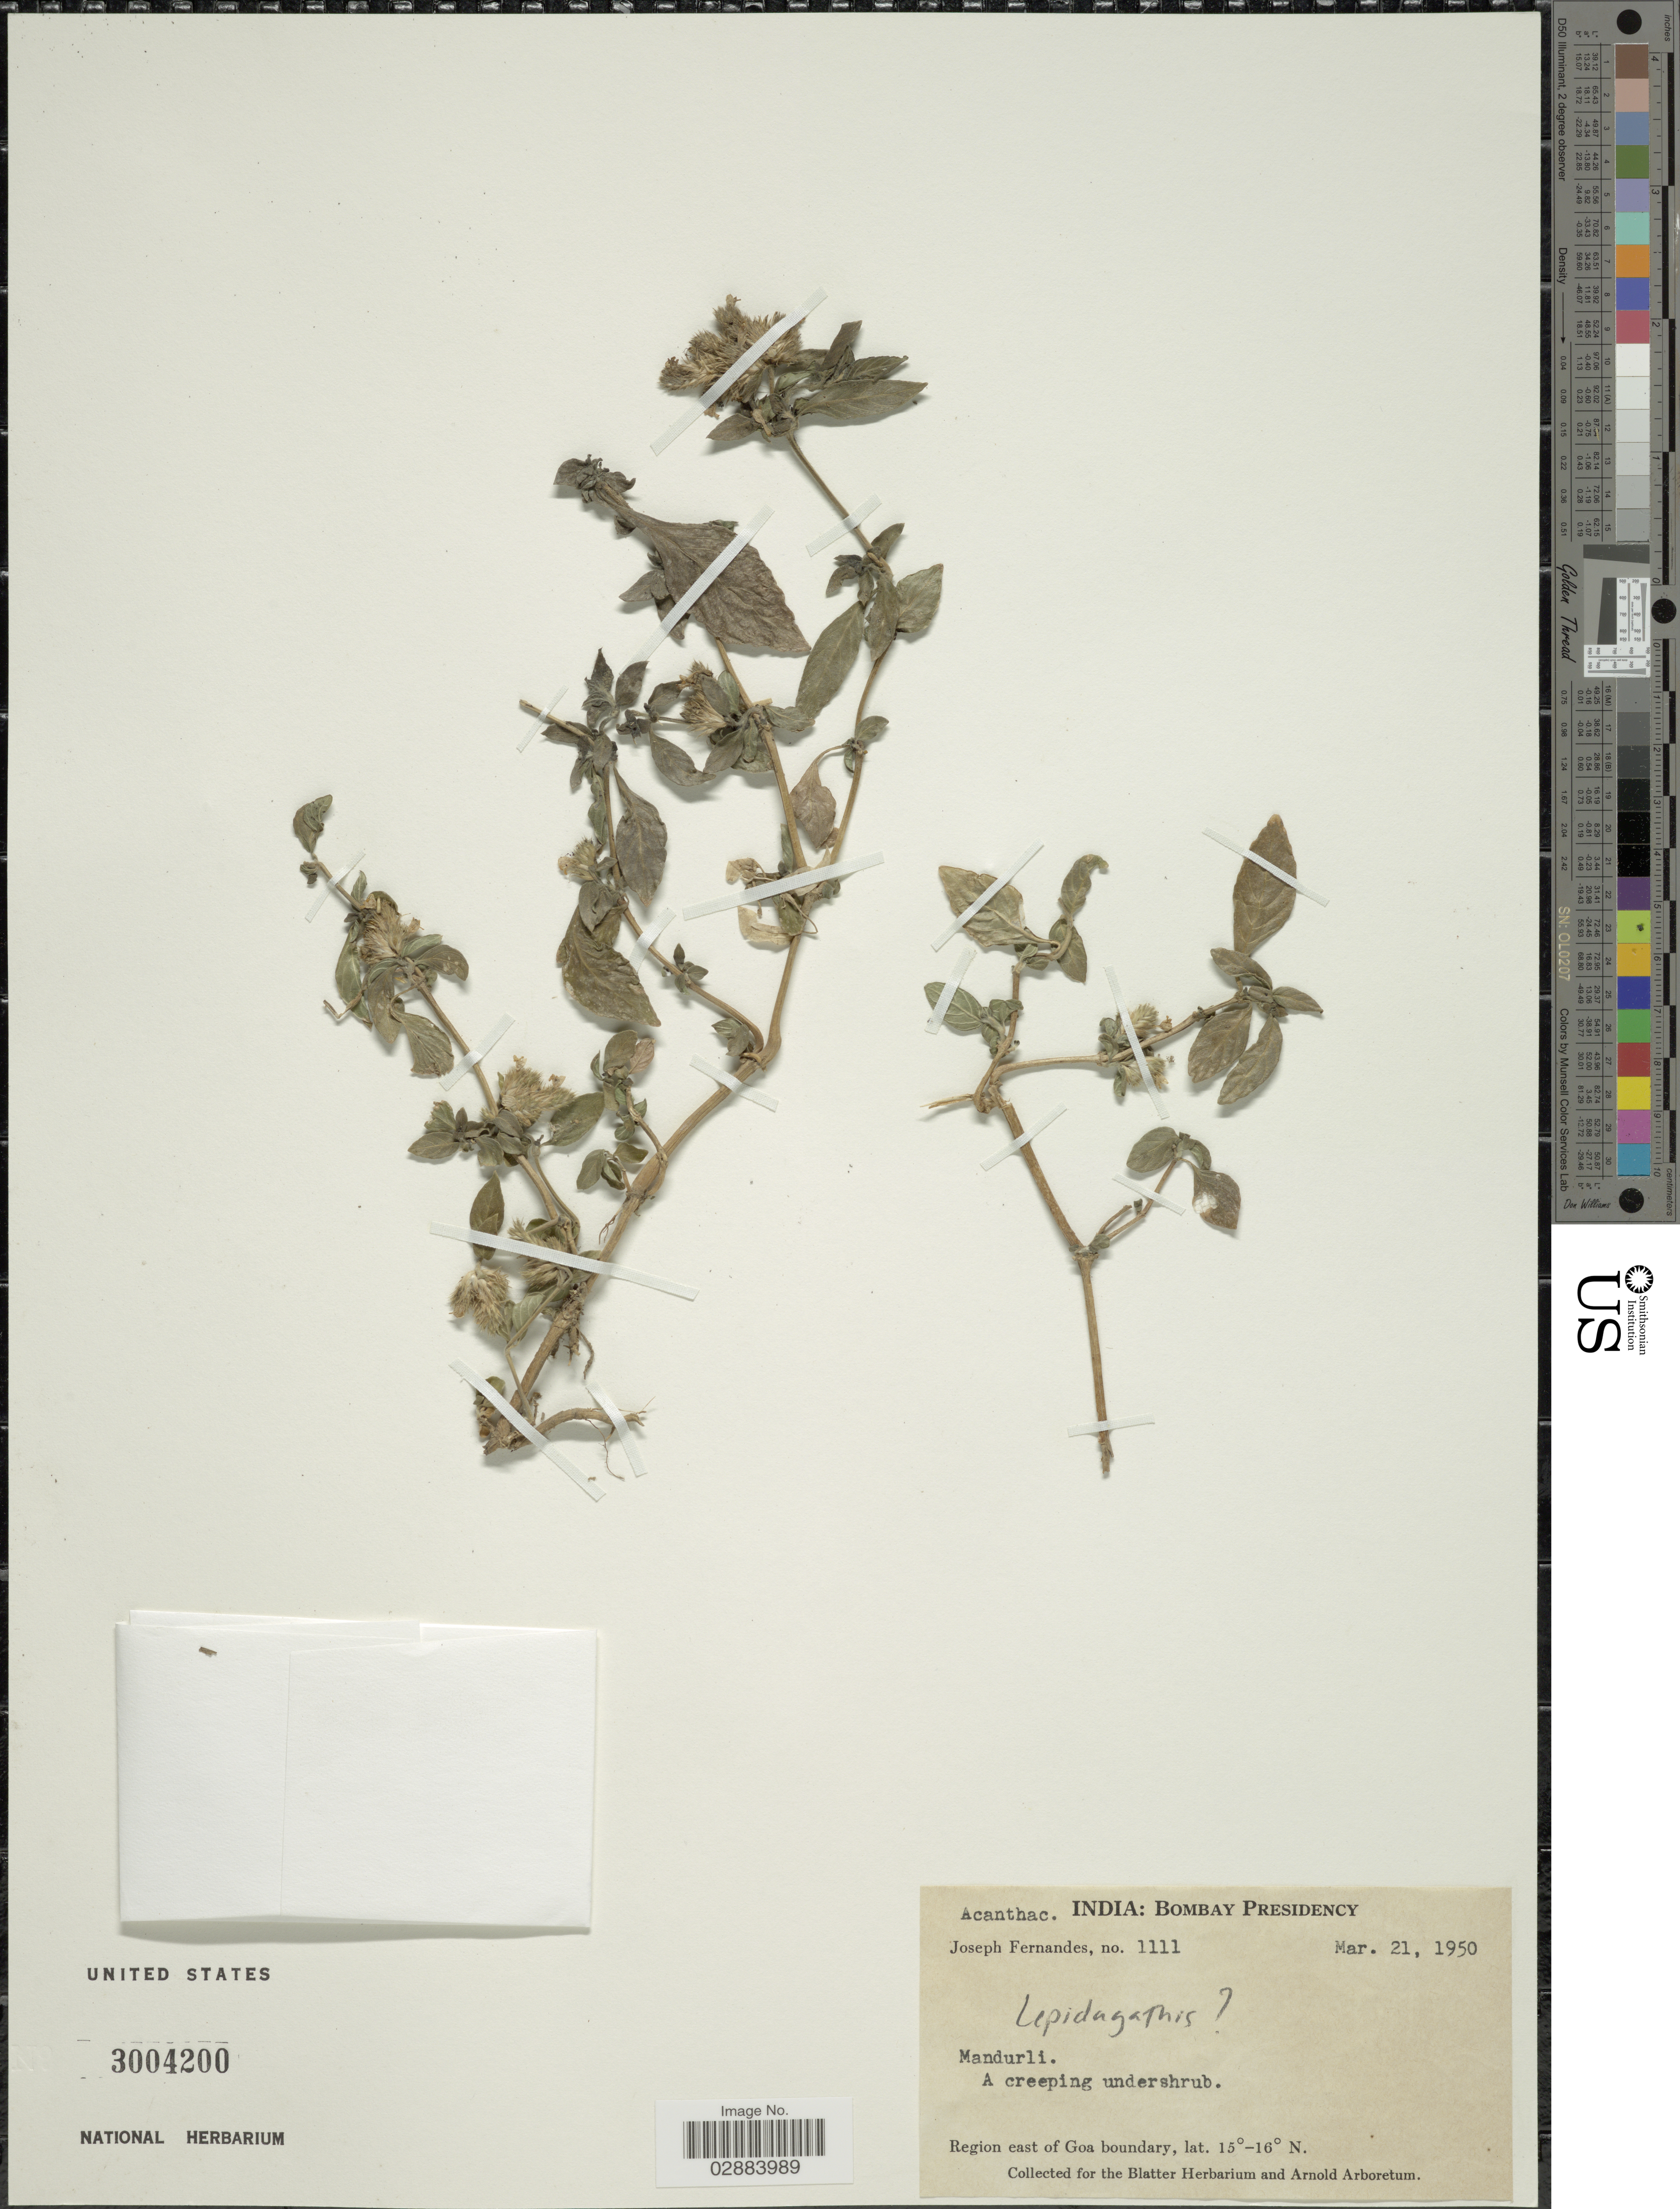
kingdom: Plantae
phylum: Tracheophyta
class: Magnoliopsida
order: Lamiales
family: Acanthaceae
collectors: J. Fernandes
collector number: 1111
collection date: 1950-03-21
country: India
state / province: Goa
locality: Bombay Presidency. Region east of Goa boundary. Mandurli.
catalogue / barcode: US 3004200